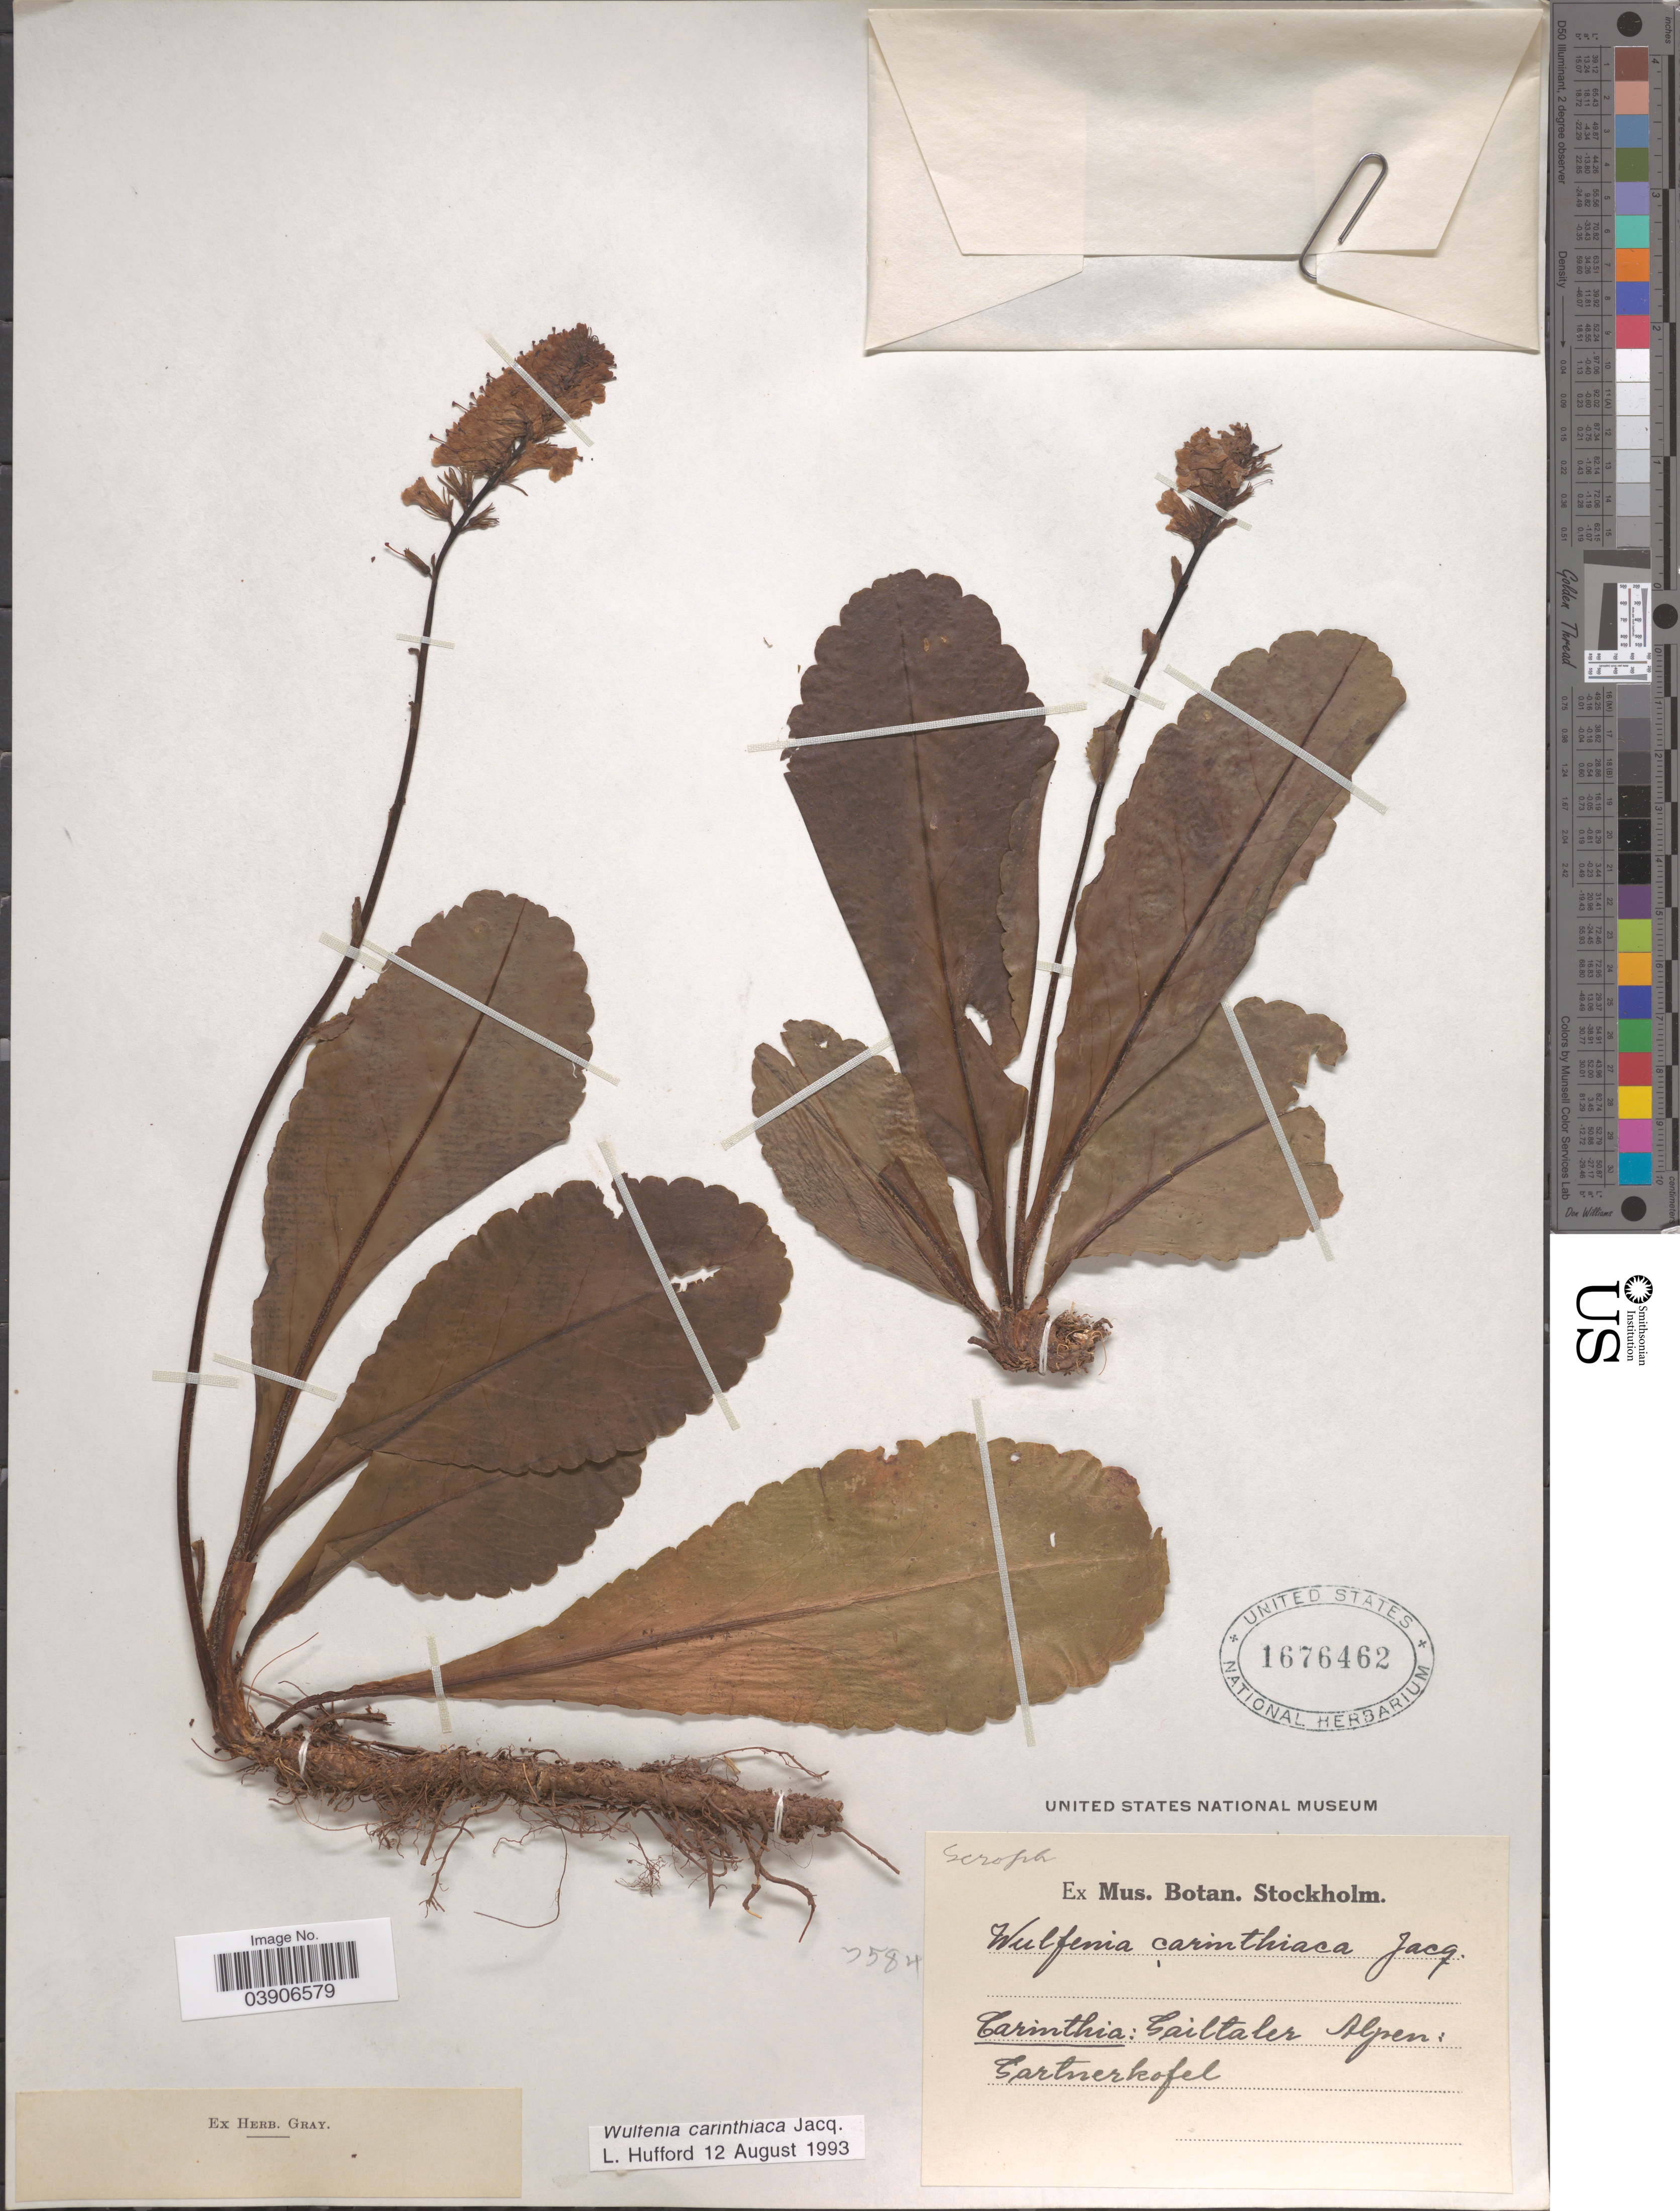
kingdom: Plantae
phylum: Tracheophyta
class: Magnoliopsida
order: Lamiales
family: Plantaginaceae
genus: Wulfenia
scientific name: Wulfenia carinthiaca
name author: Jacq.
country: Austria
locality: Carinthia: Gailtaler Alpen: Gartnerkofel.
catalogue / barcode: US 1676462